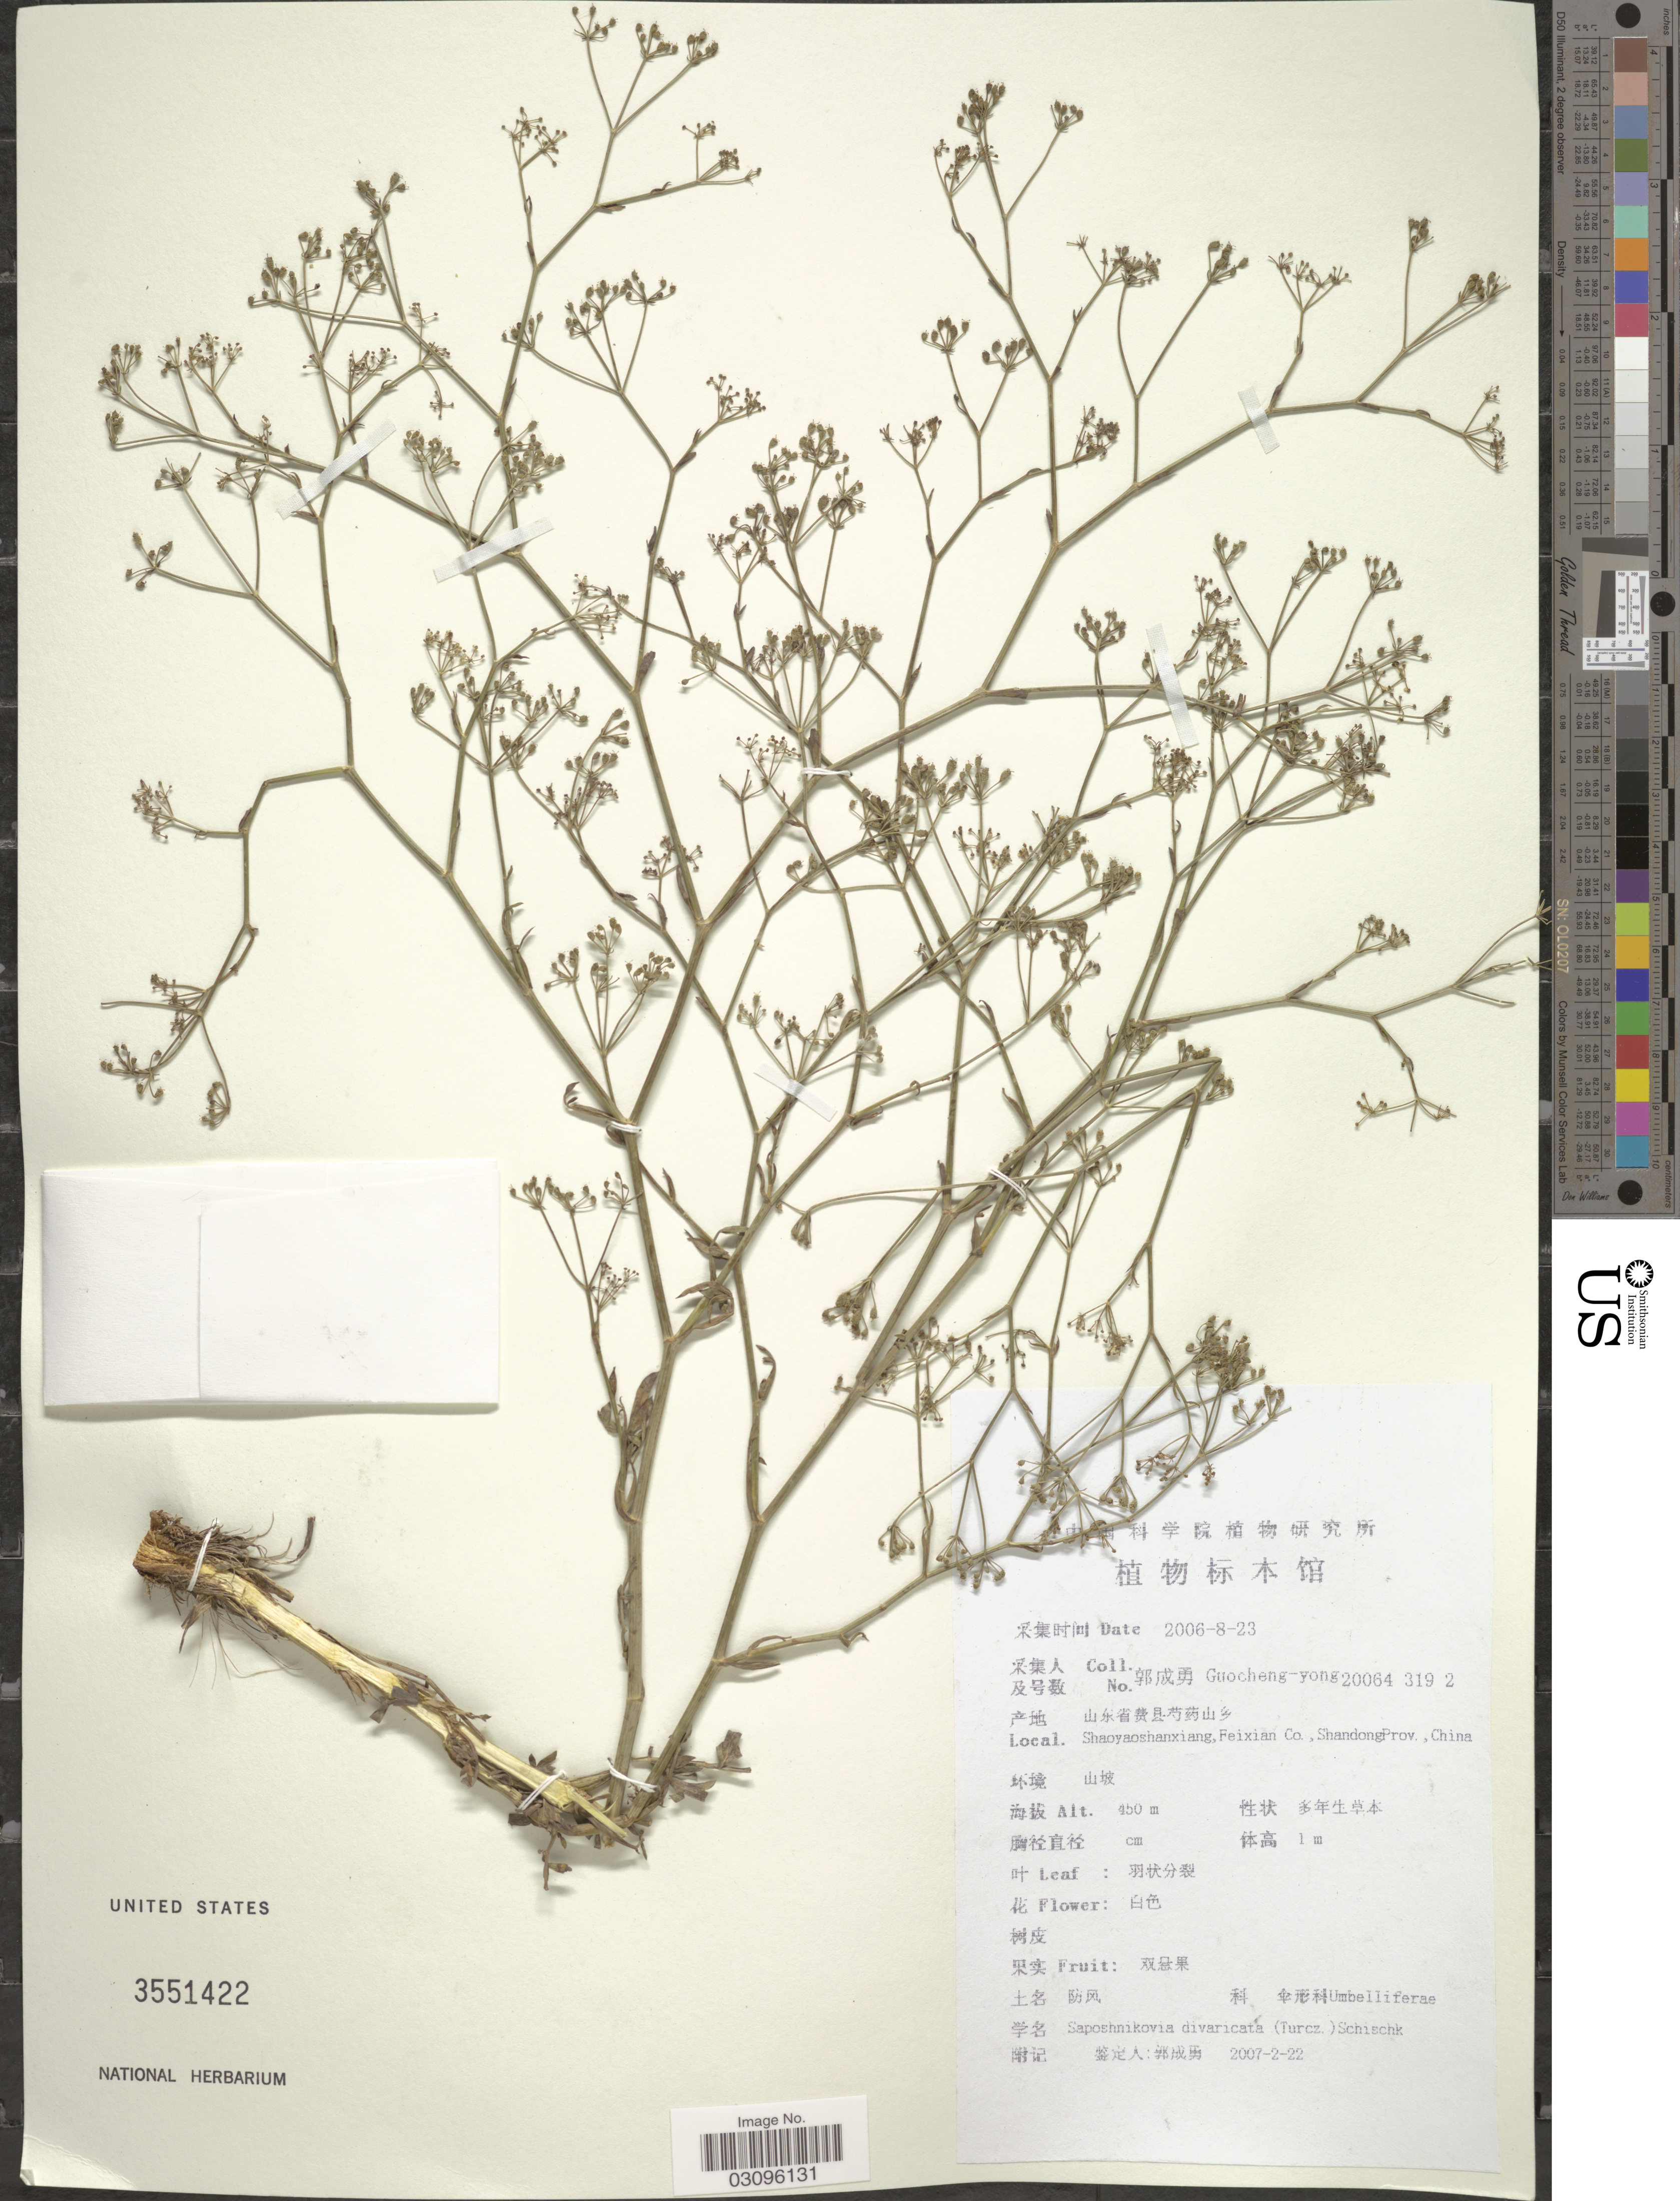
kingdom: Plantae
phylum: Tracheophyta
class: Magnoliopsida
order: Apiales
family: Apiaceae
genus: Saposhnikovia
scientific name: Saposhnikovia divaricata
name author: (Turcz.) Schischk.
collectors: Goucheng-yong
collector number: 20064 319 2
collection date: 2006-08-23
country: China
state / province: Shandong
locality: Shaoyaoshanxiang, Feixian Co.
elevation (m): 450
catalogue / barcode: US 3551422